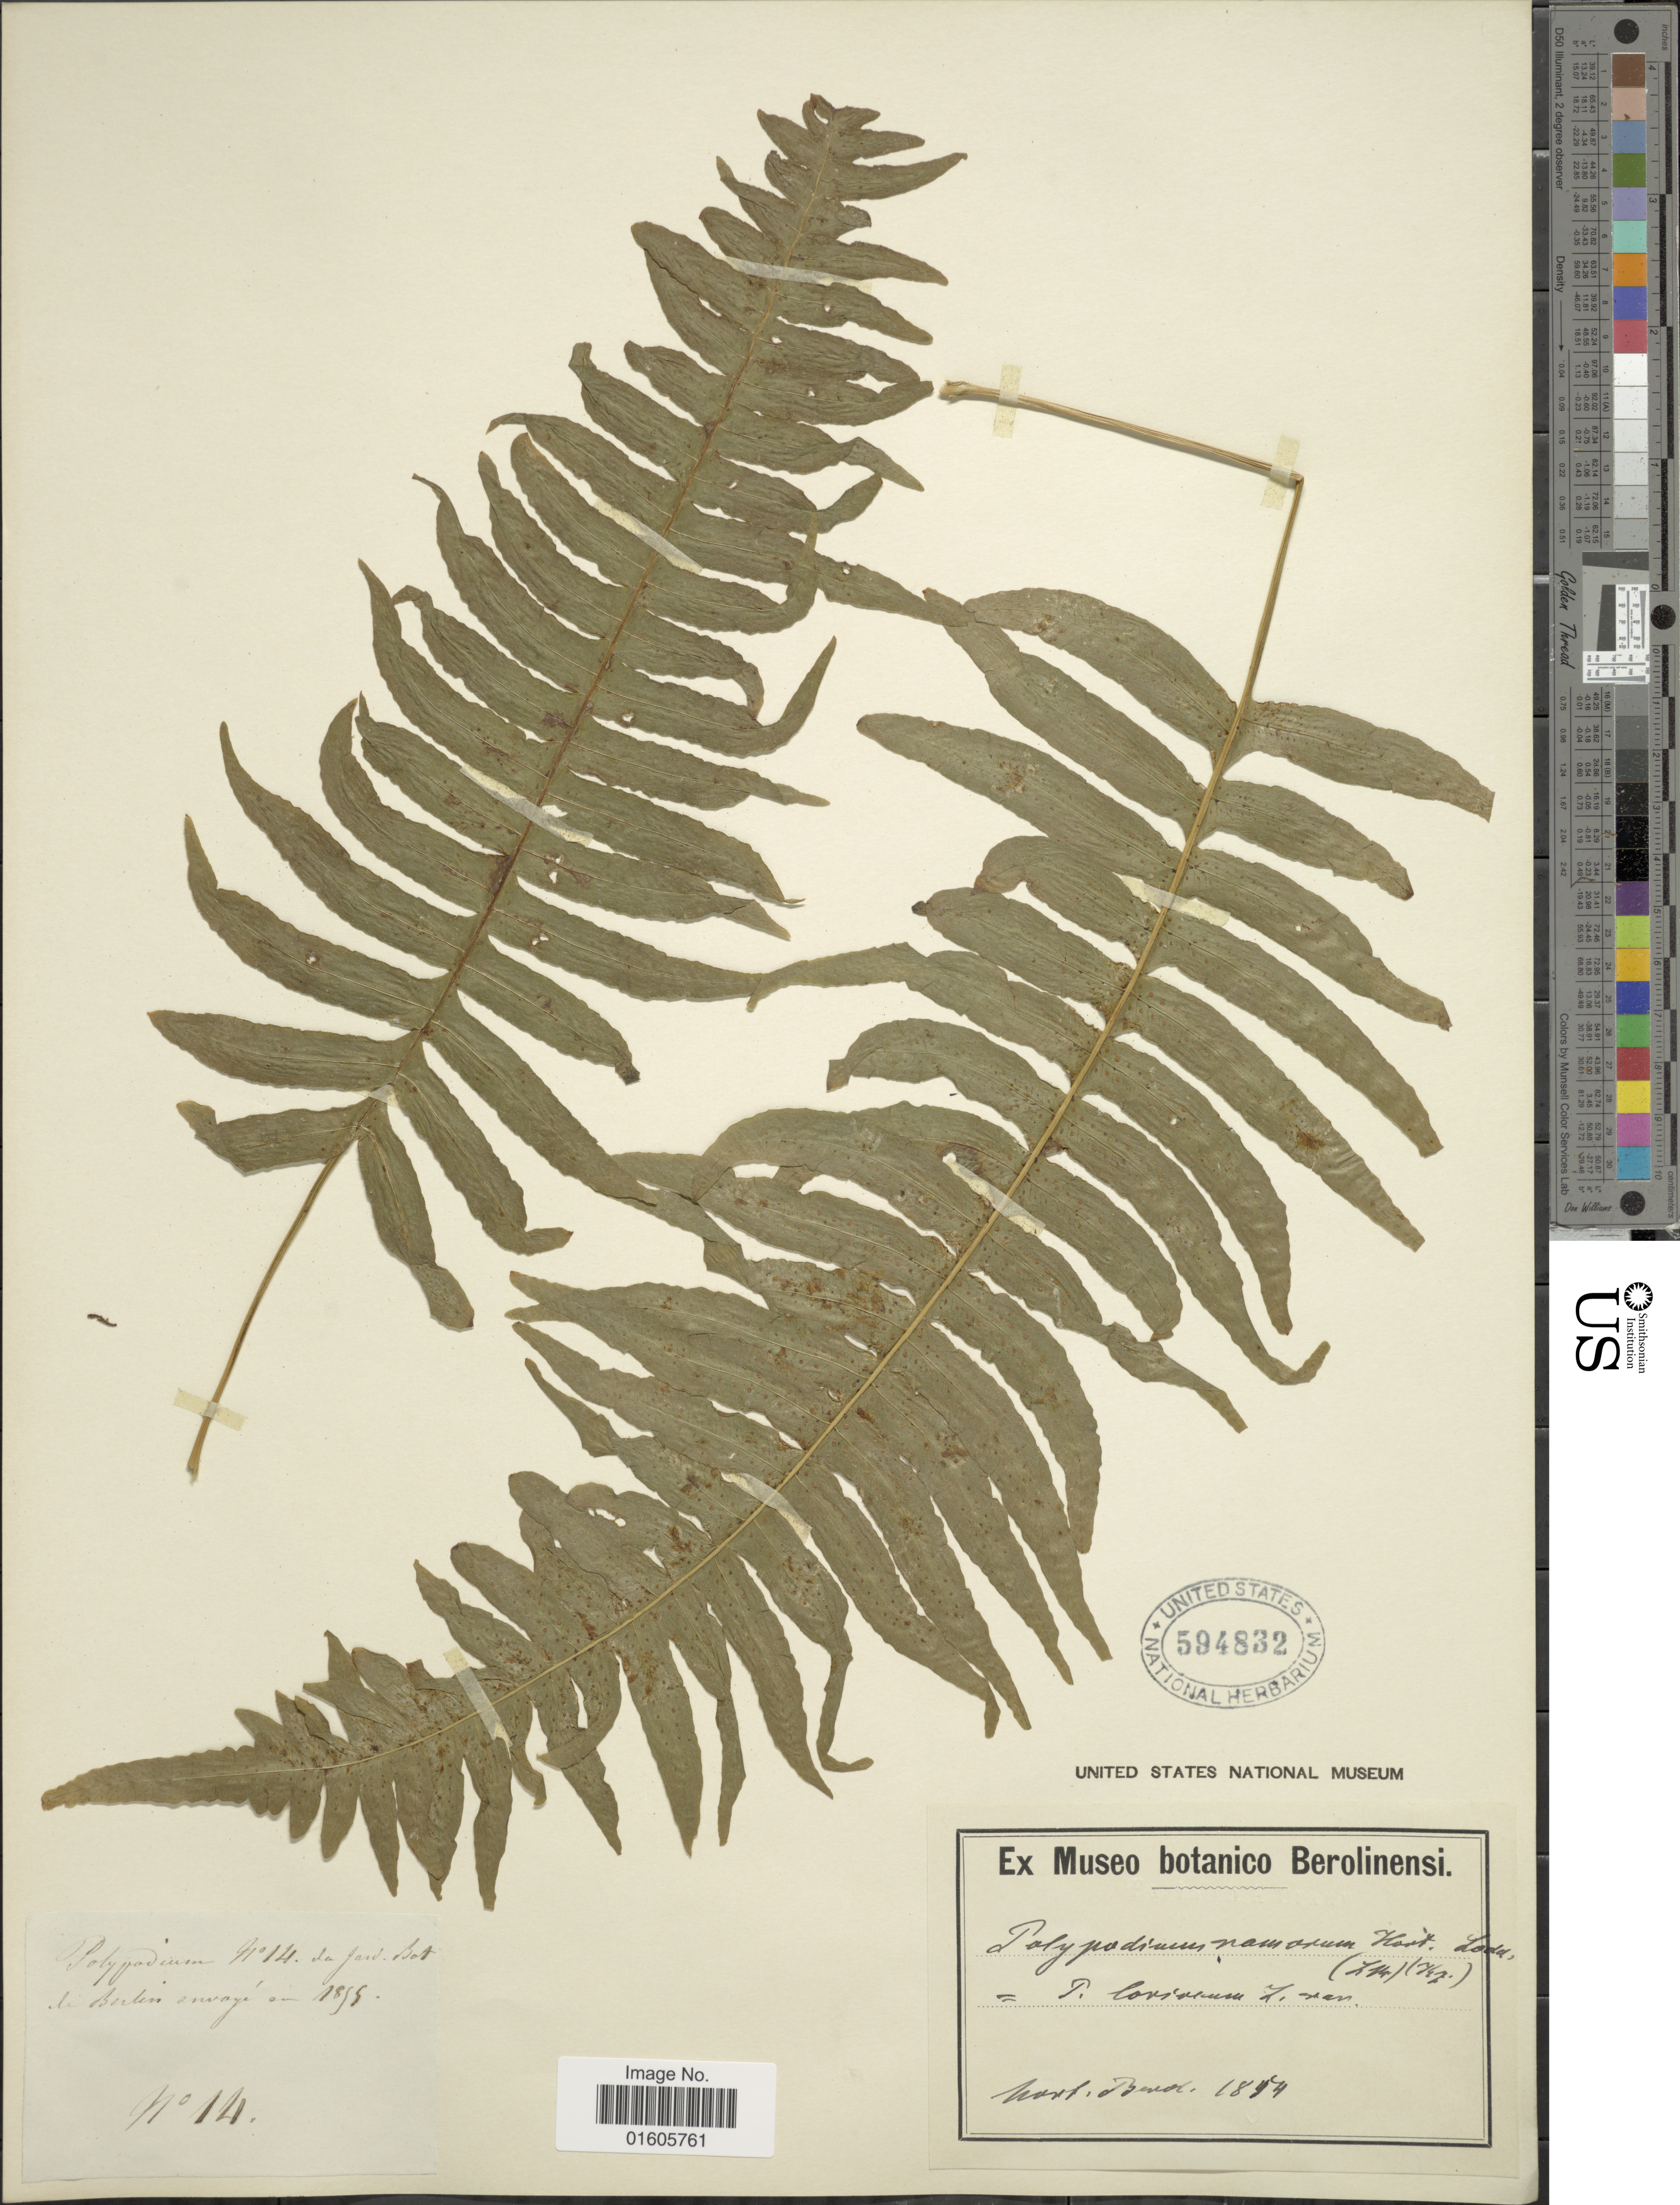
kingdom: Plantae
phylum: Tracheophyta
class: Polypodiopsida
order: Polypodiales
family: Polypodiaceae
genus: Serpocaulon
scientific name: Serpocaulon loriceum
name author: (L.) A.R. Sm.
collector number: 14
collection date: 1854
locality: Hort Berol.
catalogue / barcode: US 594832